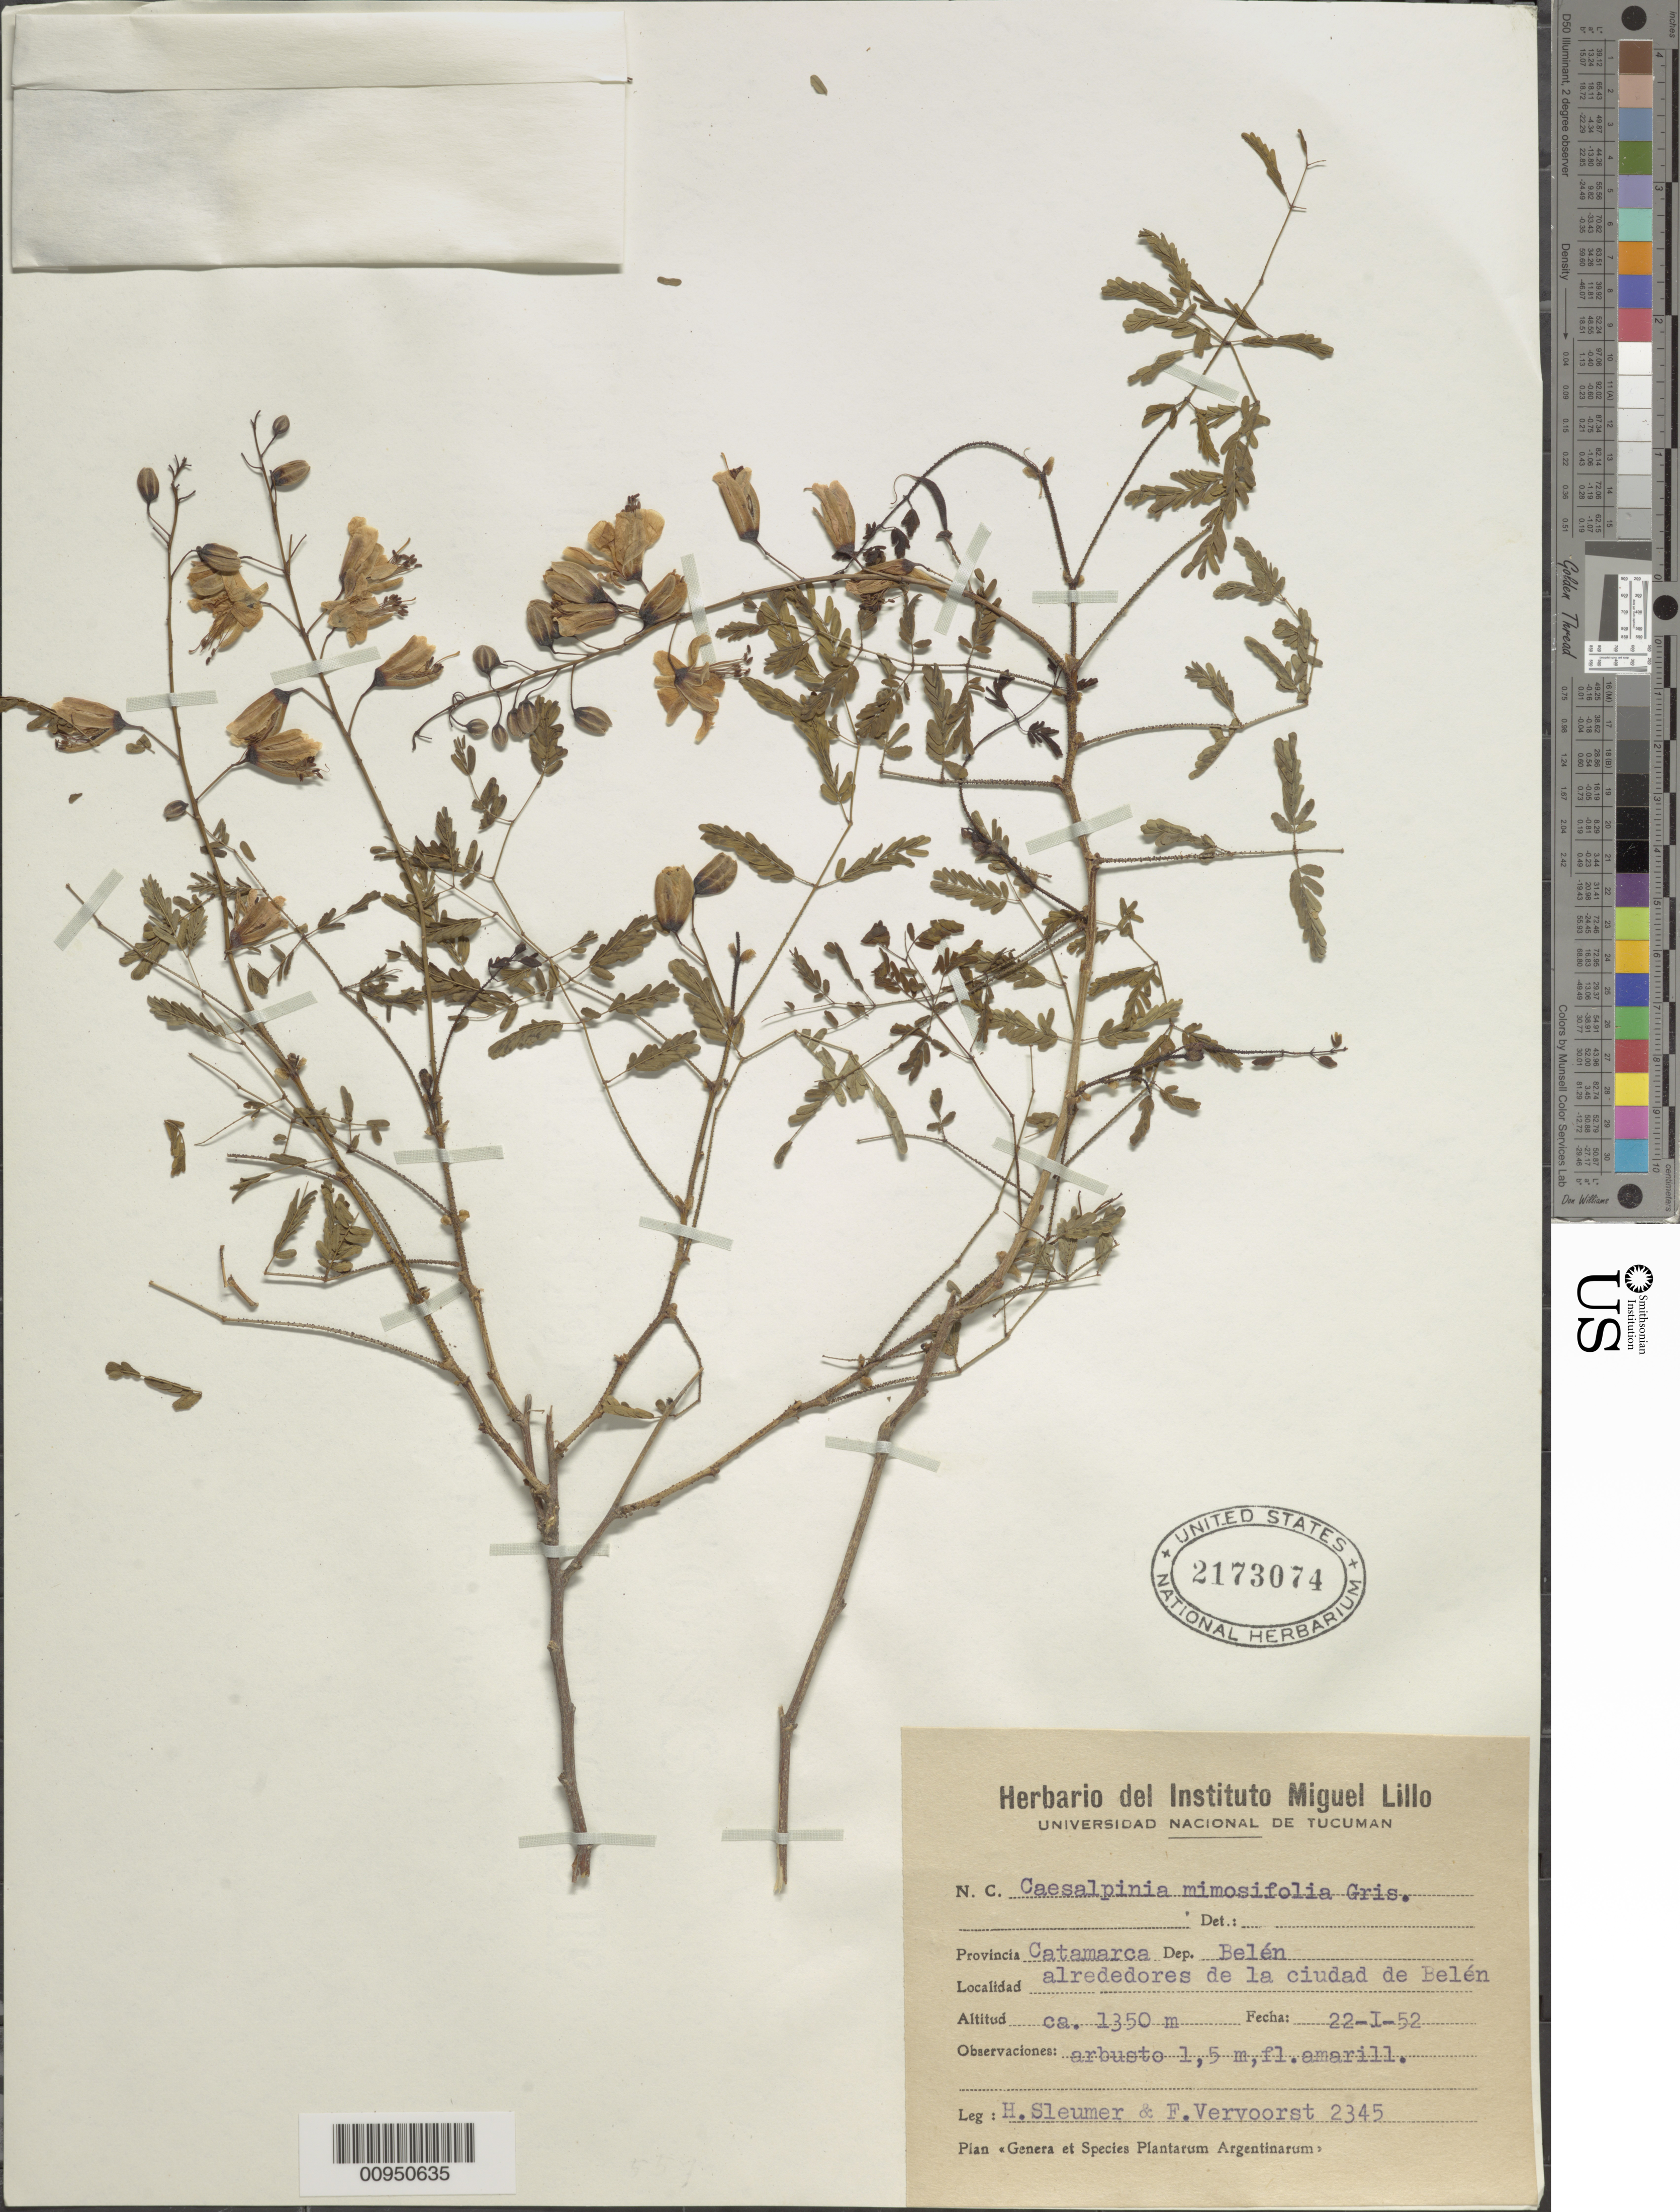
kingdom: Plantae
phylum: Tracheophyta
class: Magnoliopsida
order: Fabales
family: Fabaceae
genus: Arquita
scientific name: Arquita mimosifolia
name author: (Griseb.) Gagnon et al.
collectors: H. O. Sleumer & F. B. Vervoorst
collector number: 2345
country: Argentina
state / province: Catamarca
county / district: Belén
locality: Ciudad de Belen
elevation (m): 1350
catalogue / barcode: US 2173074